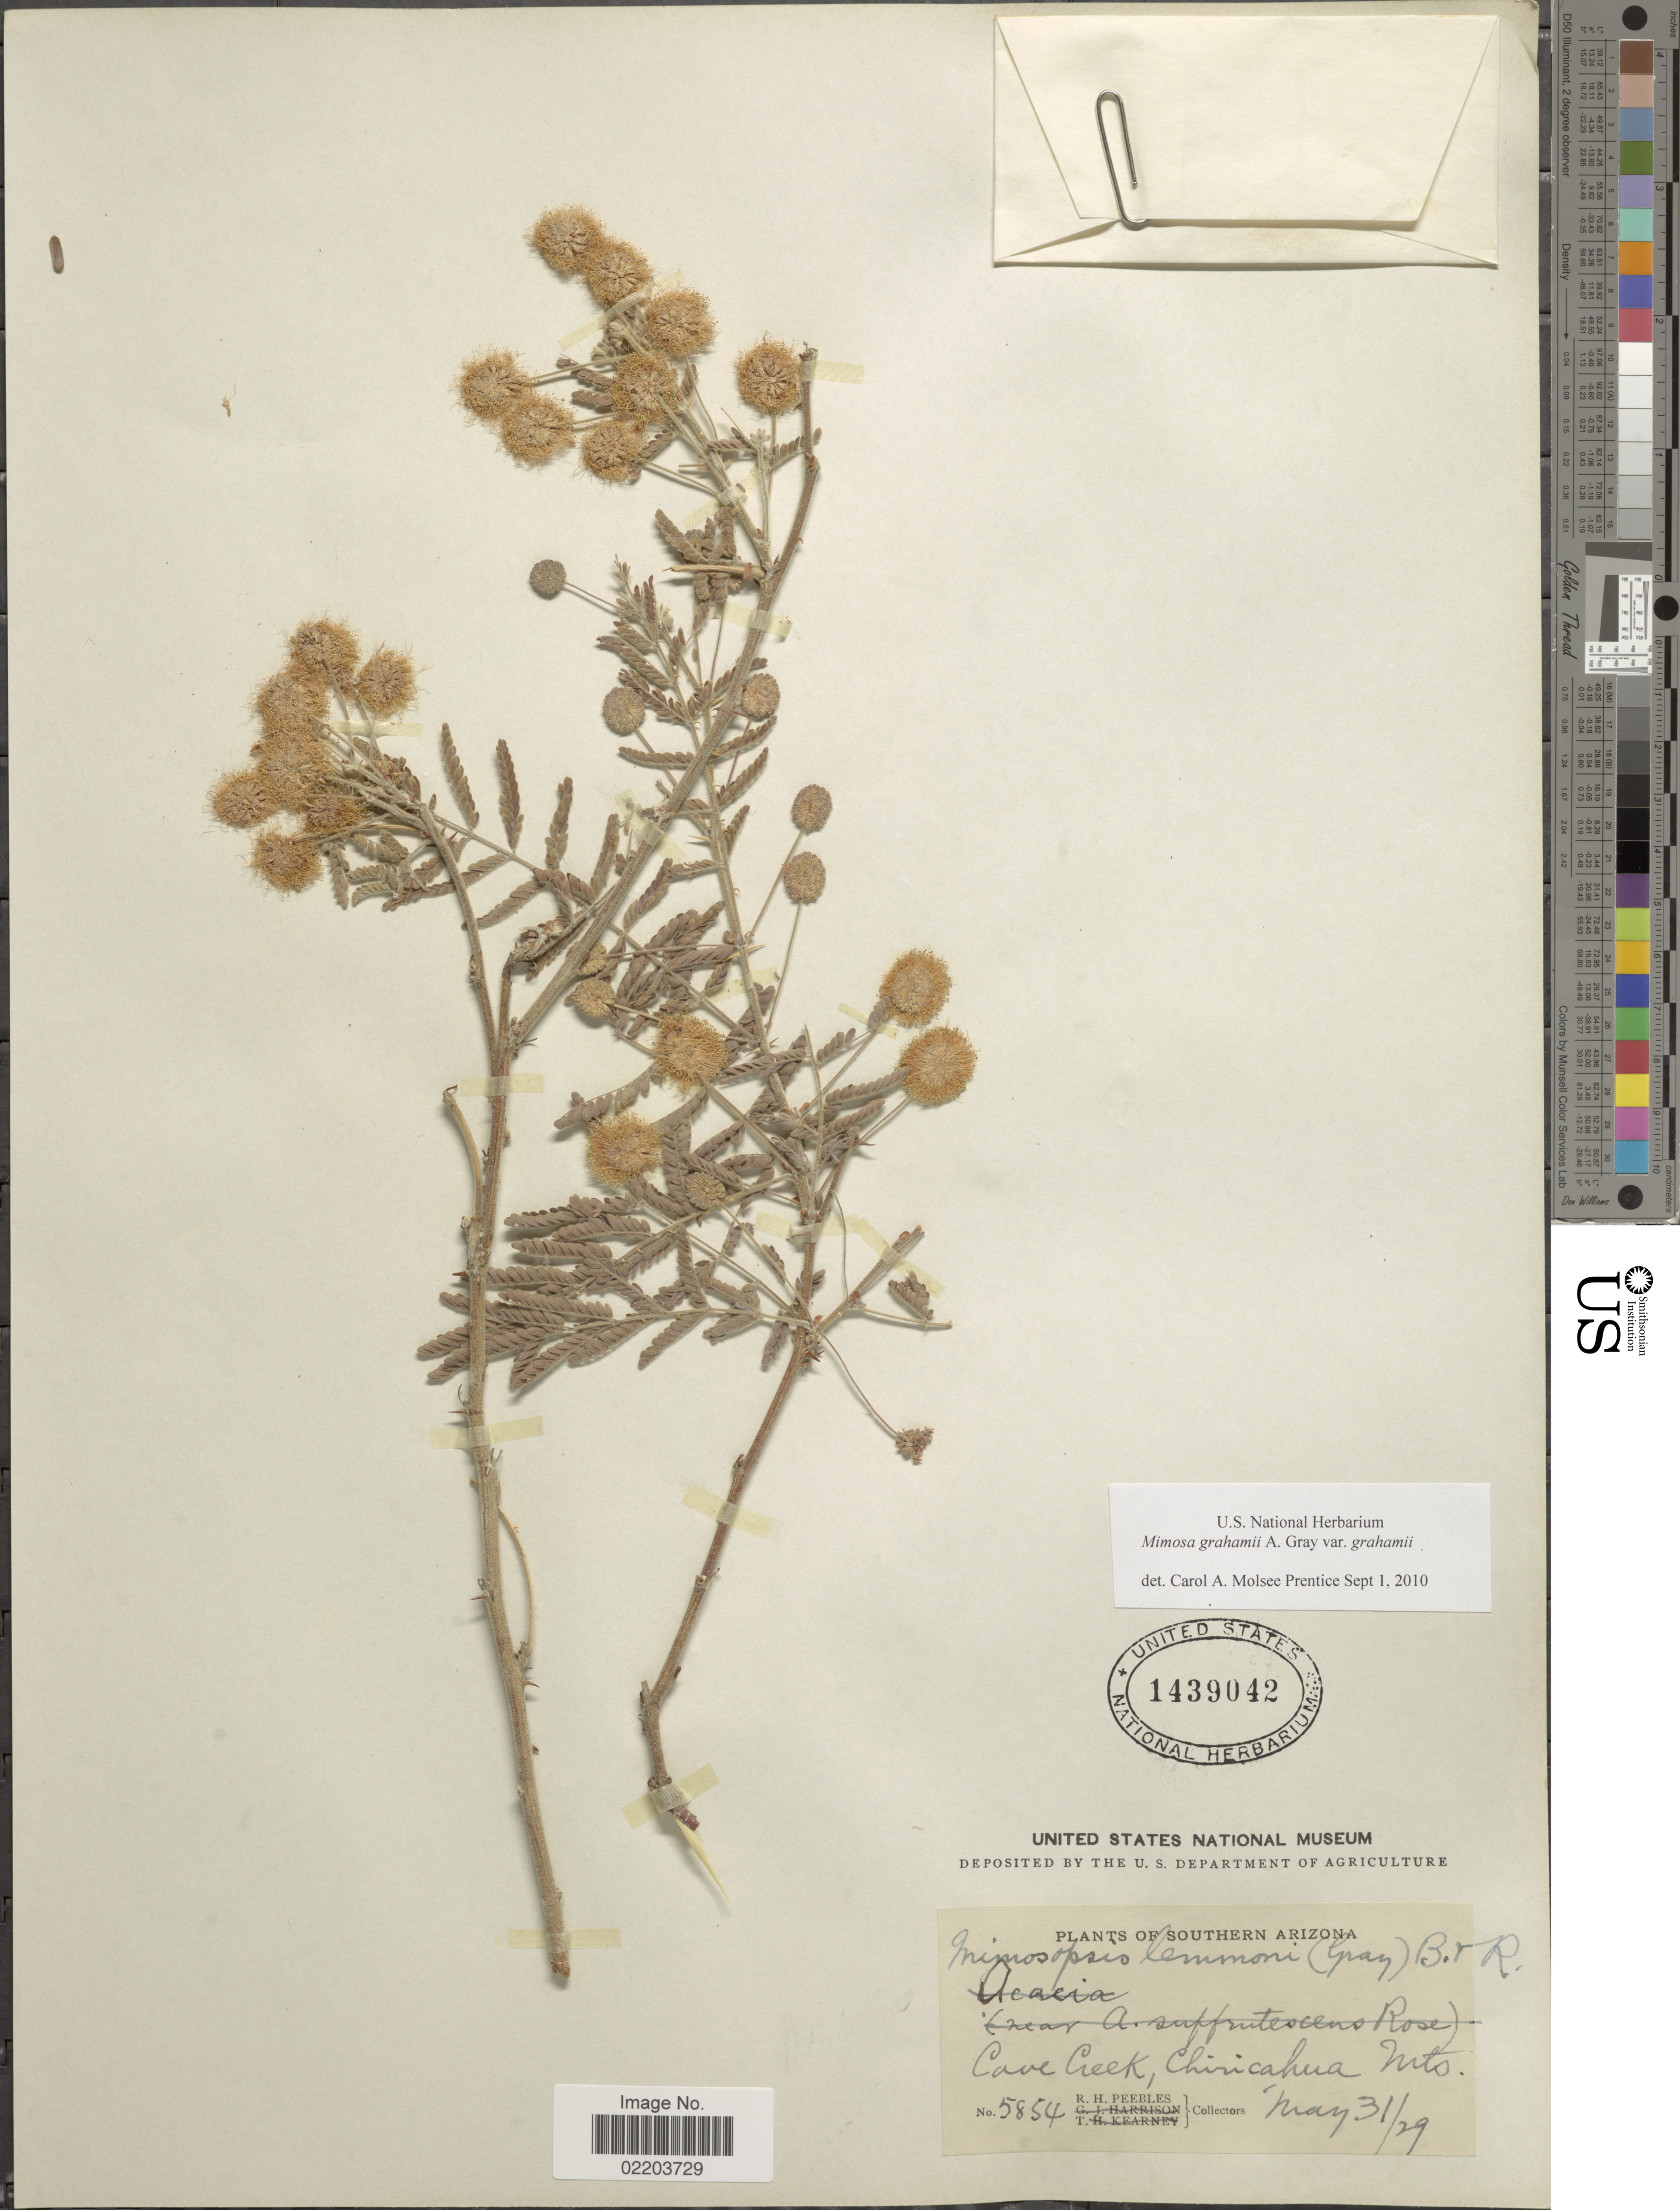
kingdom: Plantae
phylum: Tracheophyta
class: Magnoliopsida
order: Fabales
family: Fabaceae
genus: Mimosa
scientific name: Mimosa grahamii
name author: A. Gray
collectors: R. H. Peebles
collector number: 5854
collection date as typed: Transcribed d/m/y: 31/5/29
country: United States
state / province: Arizona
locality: Southern Arizona, Cave Creek, Chiricahua Mts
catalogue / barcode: US 1439042